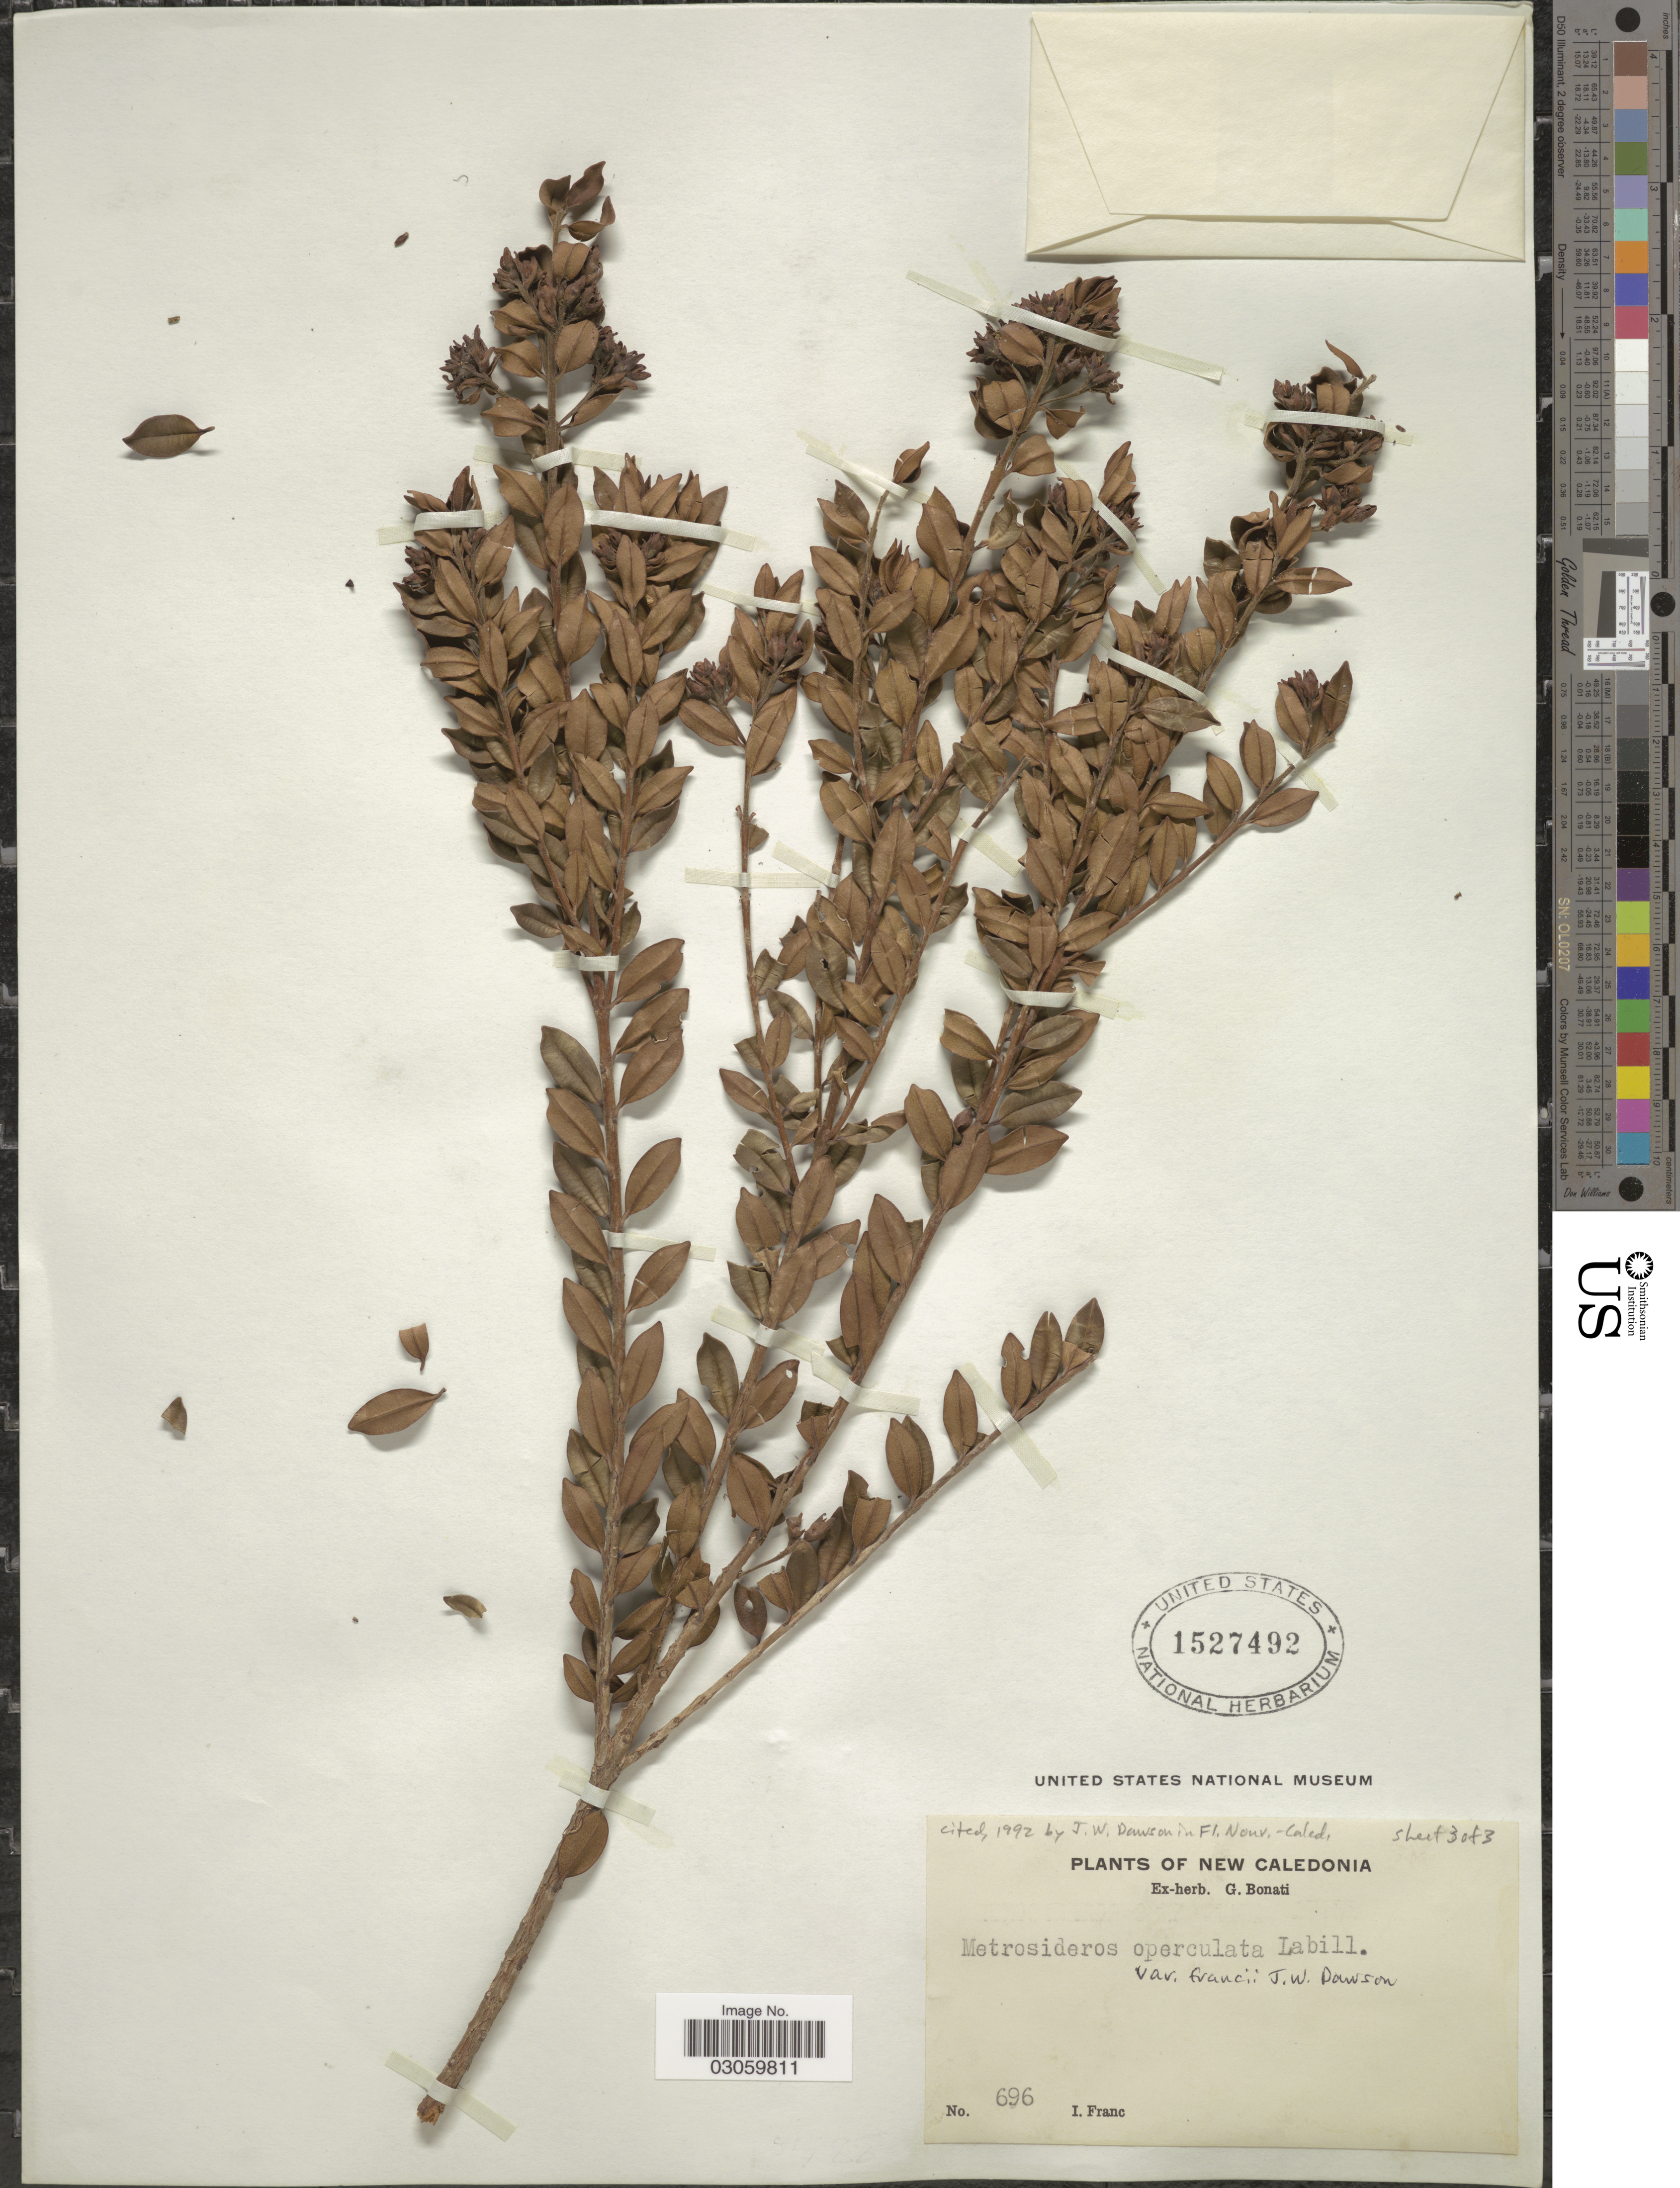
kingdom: Plantae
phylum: Tracheophyta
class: Magnoliopsida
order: Myrtales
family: Myrtaceae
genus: Metrosideros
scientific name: Metrosideros operculata var. francii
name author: J.W. Dawson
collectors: I. Franc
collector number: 696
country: New Caledonia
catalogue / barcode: US 1527492